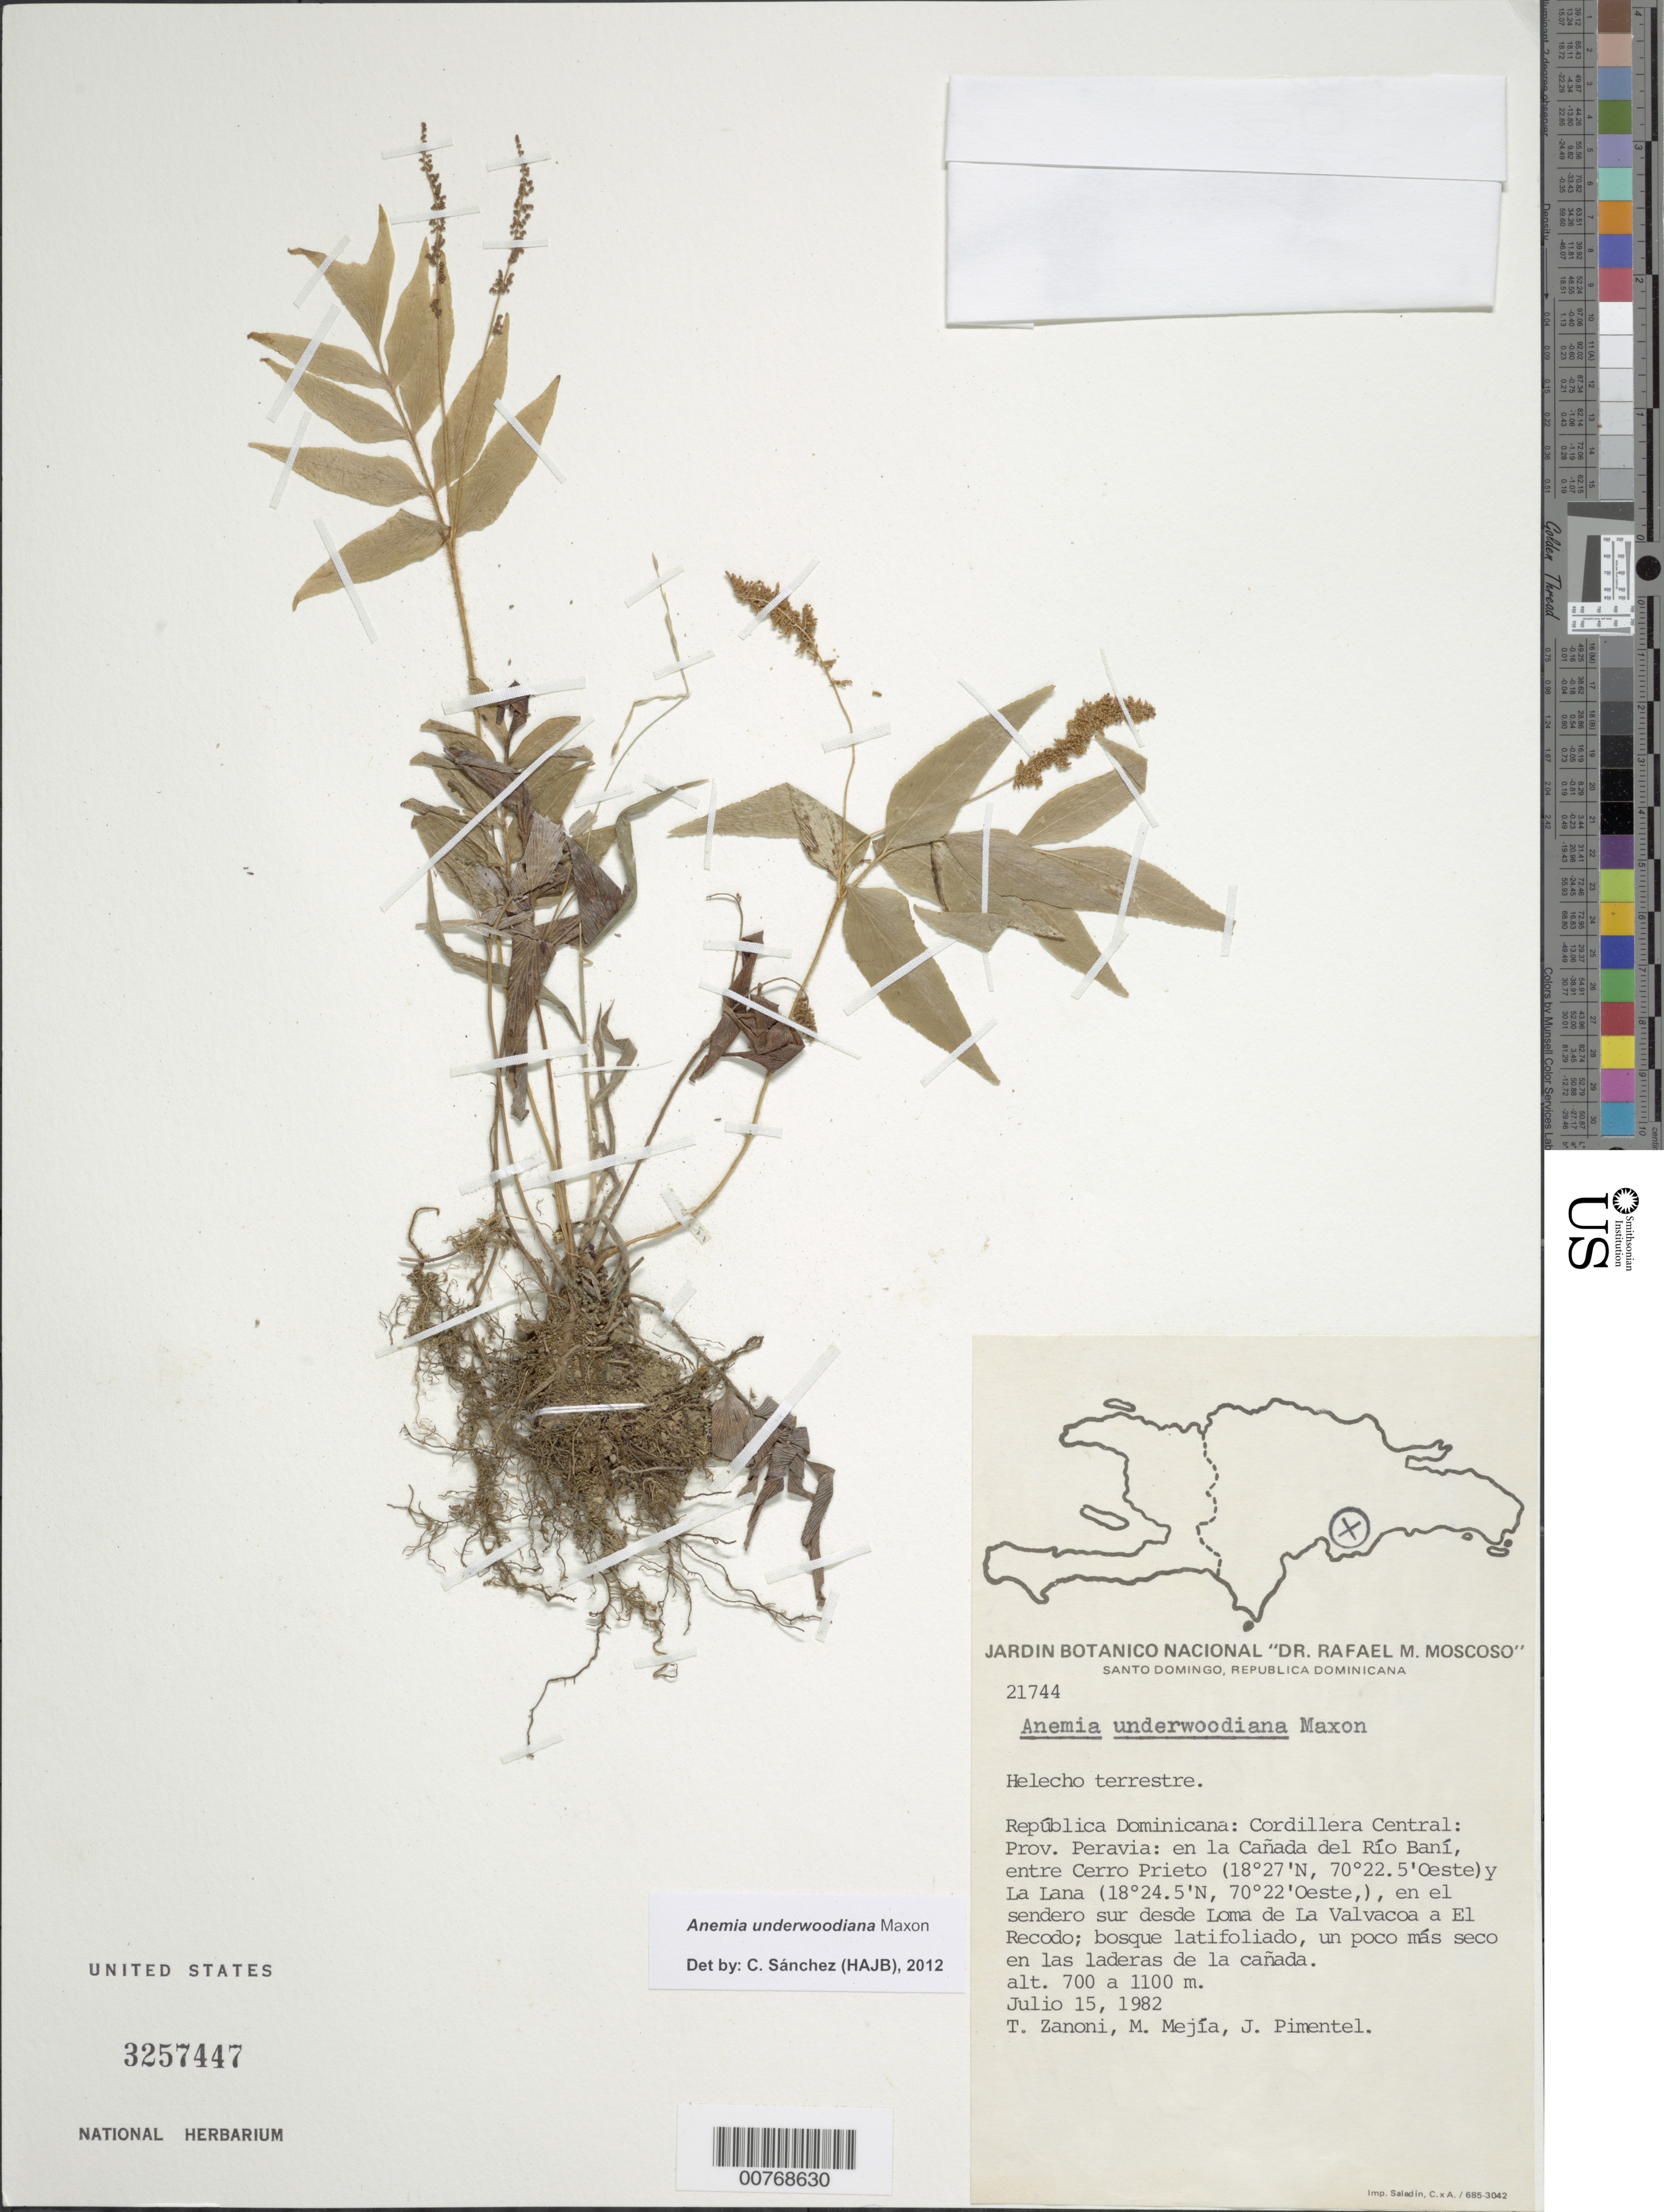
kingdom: Plantae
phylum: Tracheophyta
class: Polypodiopsida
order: Schizaeales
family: Anemiaceae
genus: Anemia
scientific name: Anemia underwoodiana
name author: Maxon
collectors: T. A. Zanoni, M. Mejia & J. Pimentel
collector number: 21744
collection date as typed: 15 Jul 1982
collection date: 1982-07-15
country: Dominican Republic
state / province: Peravia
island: Hispaniola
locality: Cordillera Central, en la Cañada del Río Baní, entre Crerro Prieto (18 27 N, 70 22.5 W) y La Lana (18 24.5N, 70 22 W), en el sendero sur desde Loma de La Valvacoa a El Recodo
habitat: Bosque latifoliado, un poco más seco en las laderas de la cañada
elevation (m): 700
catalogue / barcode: US 3257447